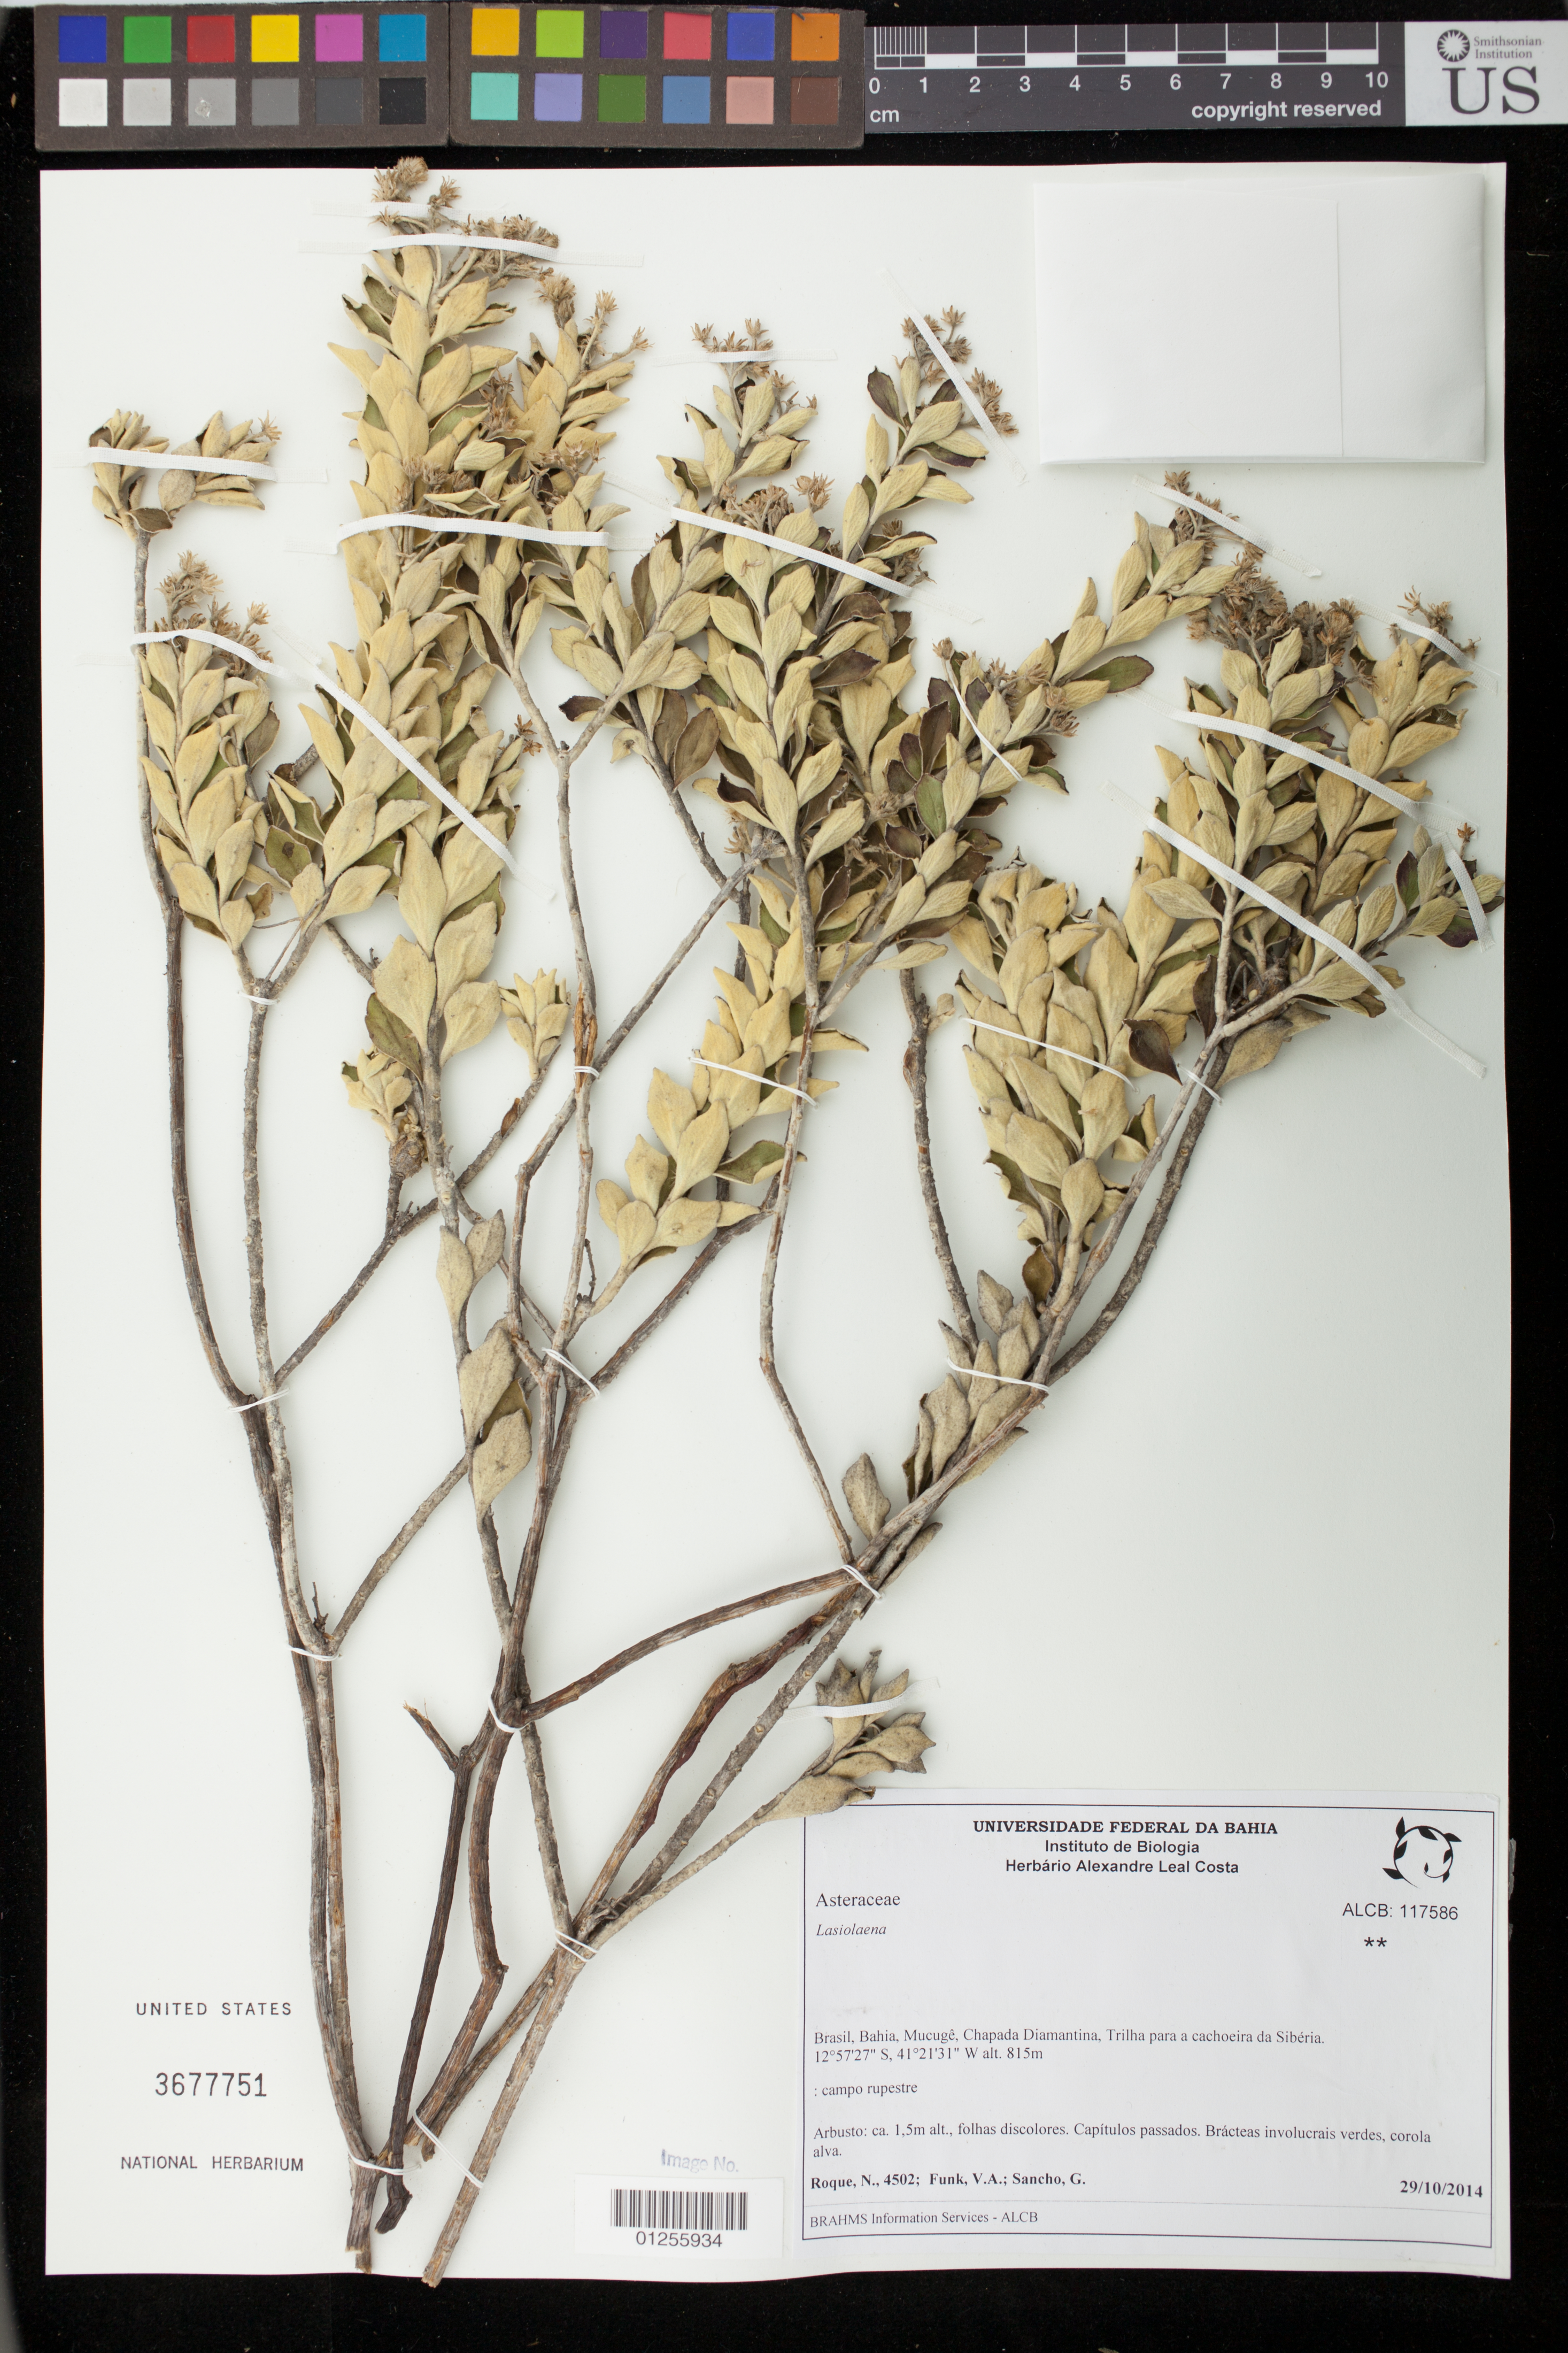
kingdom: Plantae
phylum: Tracheophyta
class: Magnoliopsida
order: Asterales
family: Asteraceae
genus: Lasiolaena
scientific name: Lasiolaena duartei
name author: R.M. King & H. Rob.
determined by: Amorim, V. O.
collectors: V. Funk & G. Sancho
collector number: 4502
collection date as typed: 29 October 2014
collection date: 2014-10-29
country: Brazil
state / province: Bahia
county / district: Mucugê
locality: Chapada Diamantina, Trilha para a cochoeira da Siberia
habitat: Campo rupestre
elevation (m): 815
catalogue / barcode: US 3677751